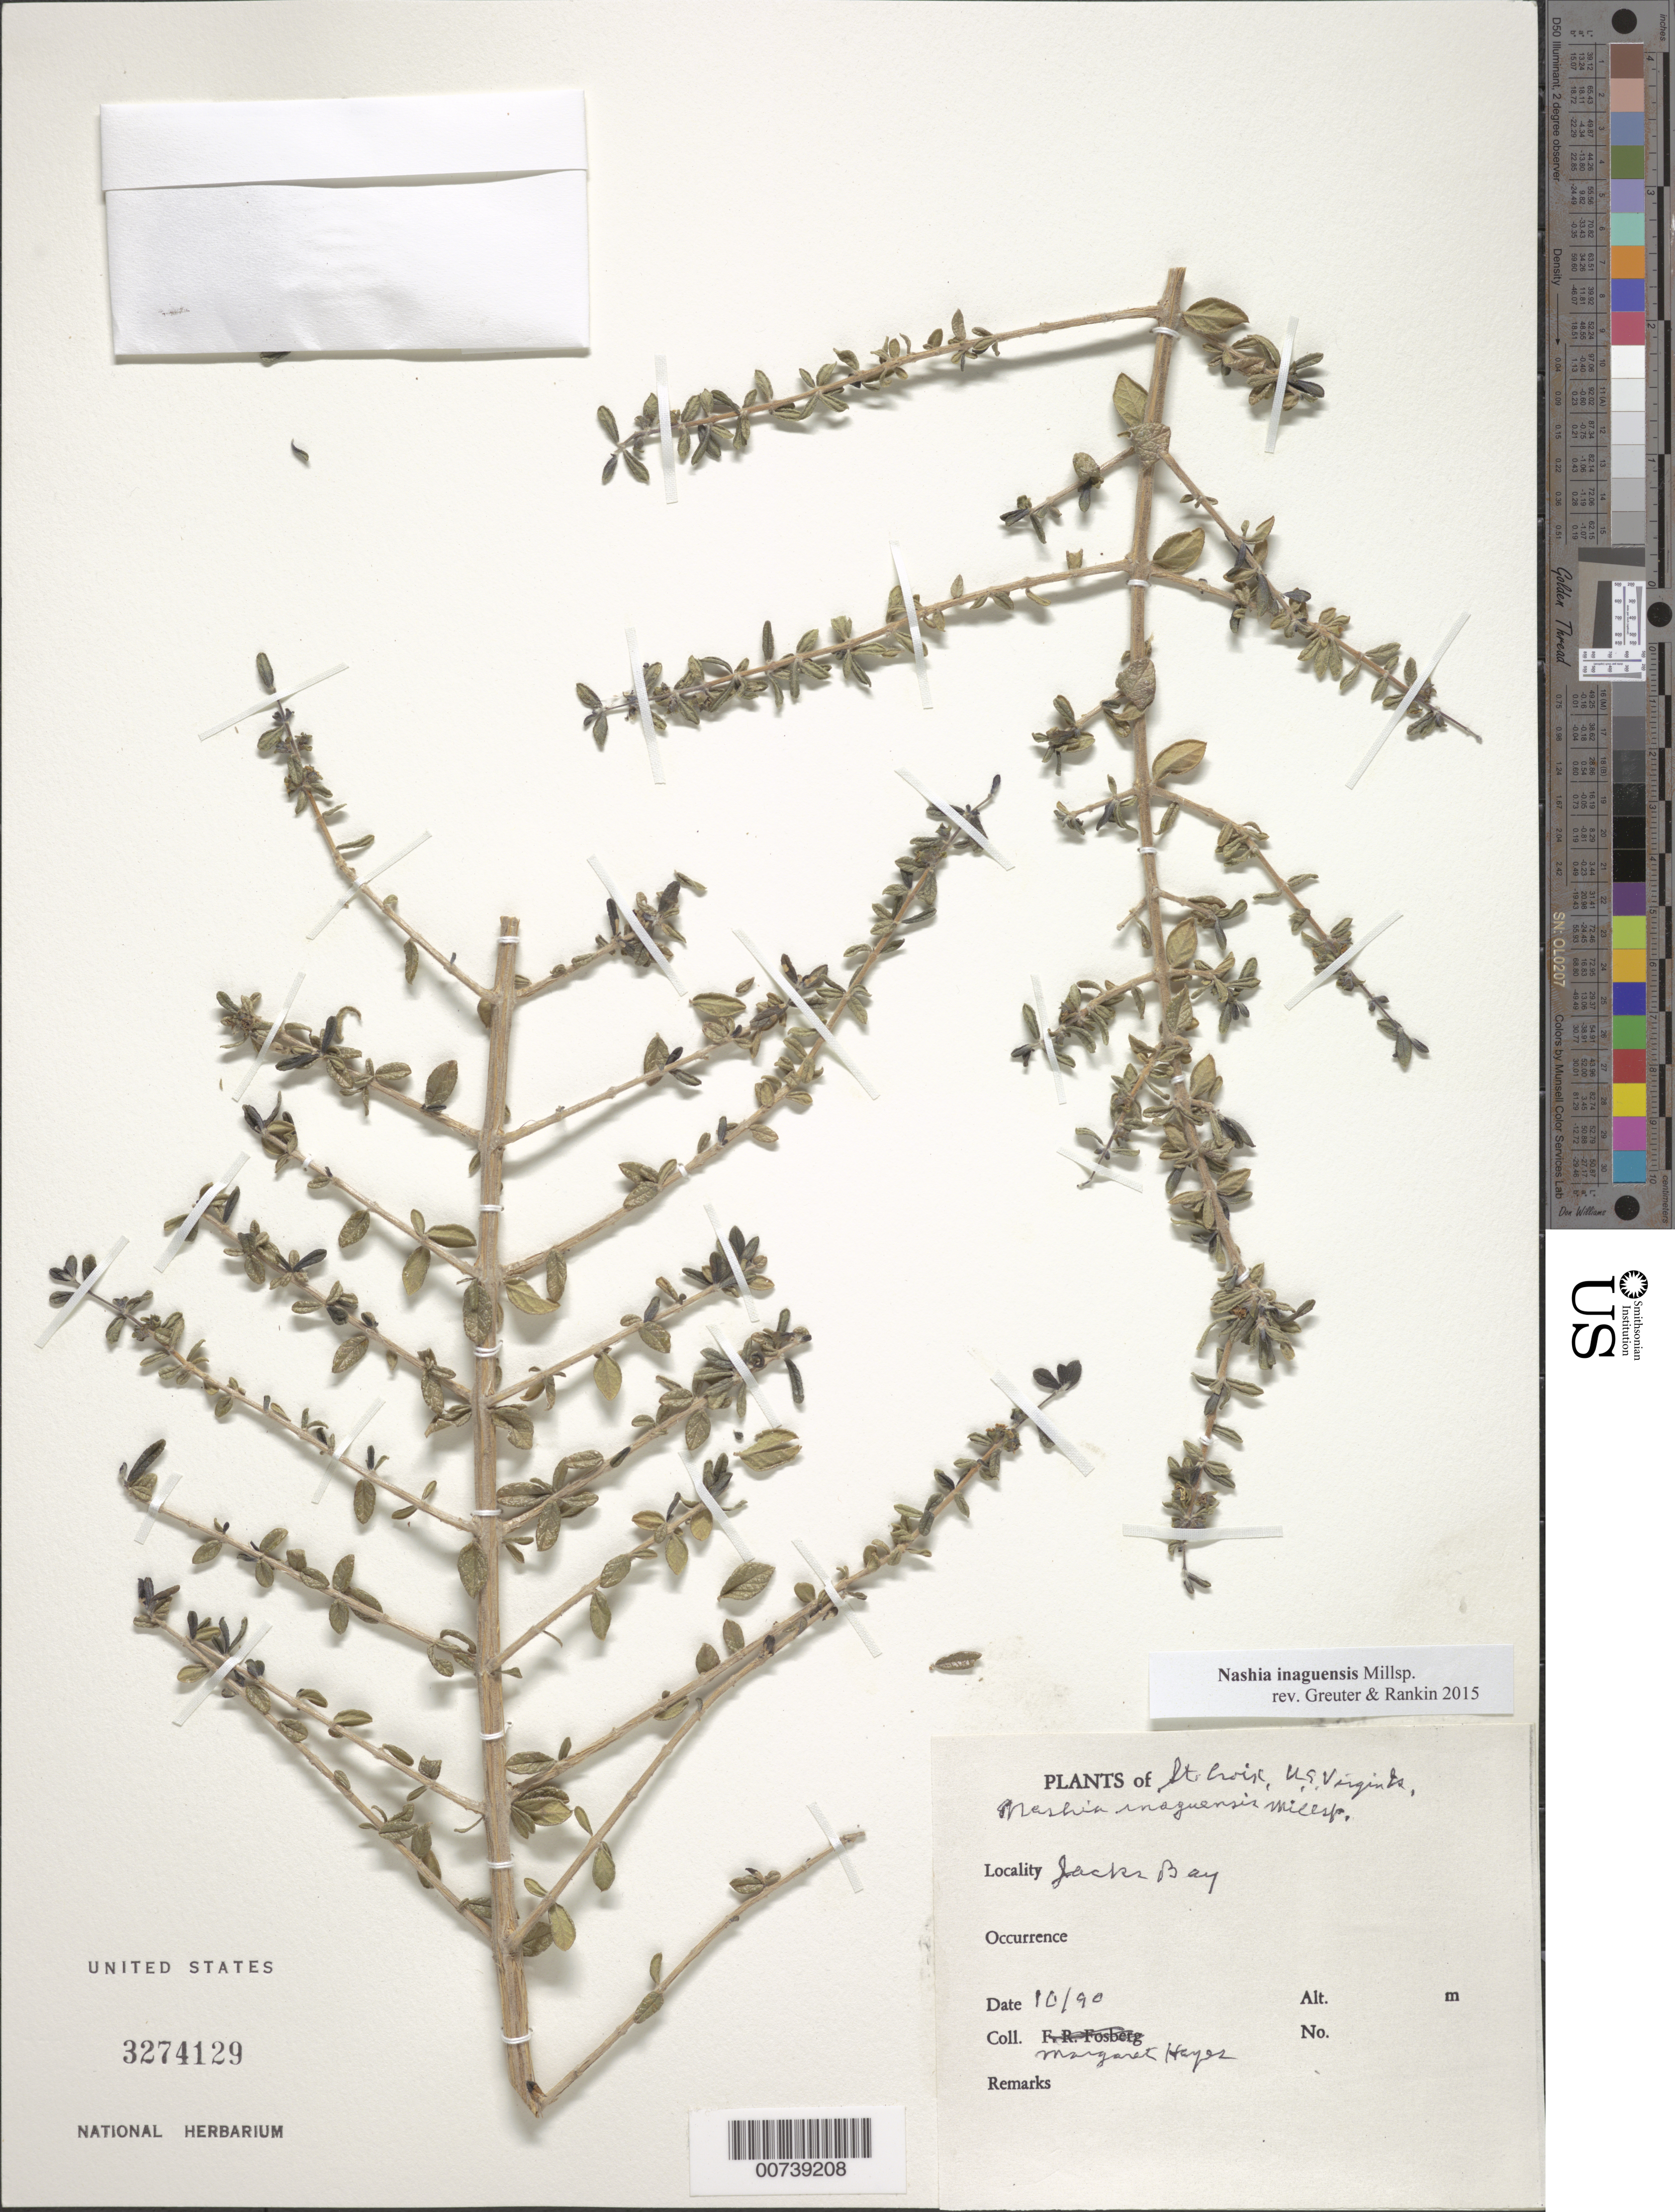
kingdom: Plantae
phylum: Tracheophyta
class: Magnoliopsida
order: Lamiales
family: Verbenaceae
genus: Nashia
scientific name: Nashia inaguensis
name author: Millsp.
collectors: M. Hayes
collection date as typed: Oct 1990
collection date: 1990-10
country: U.S. Virgin Islands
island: St. Croix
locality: Jacks Bay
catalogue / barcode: US 3274129